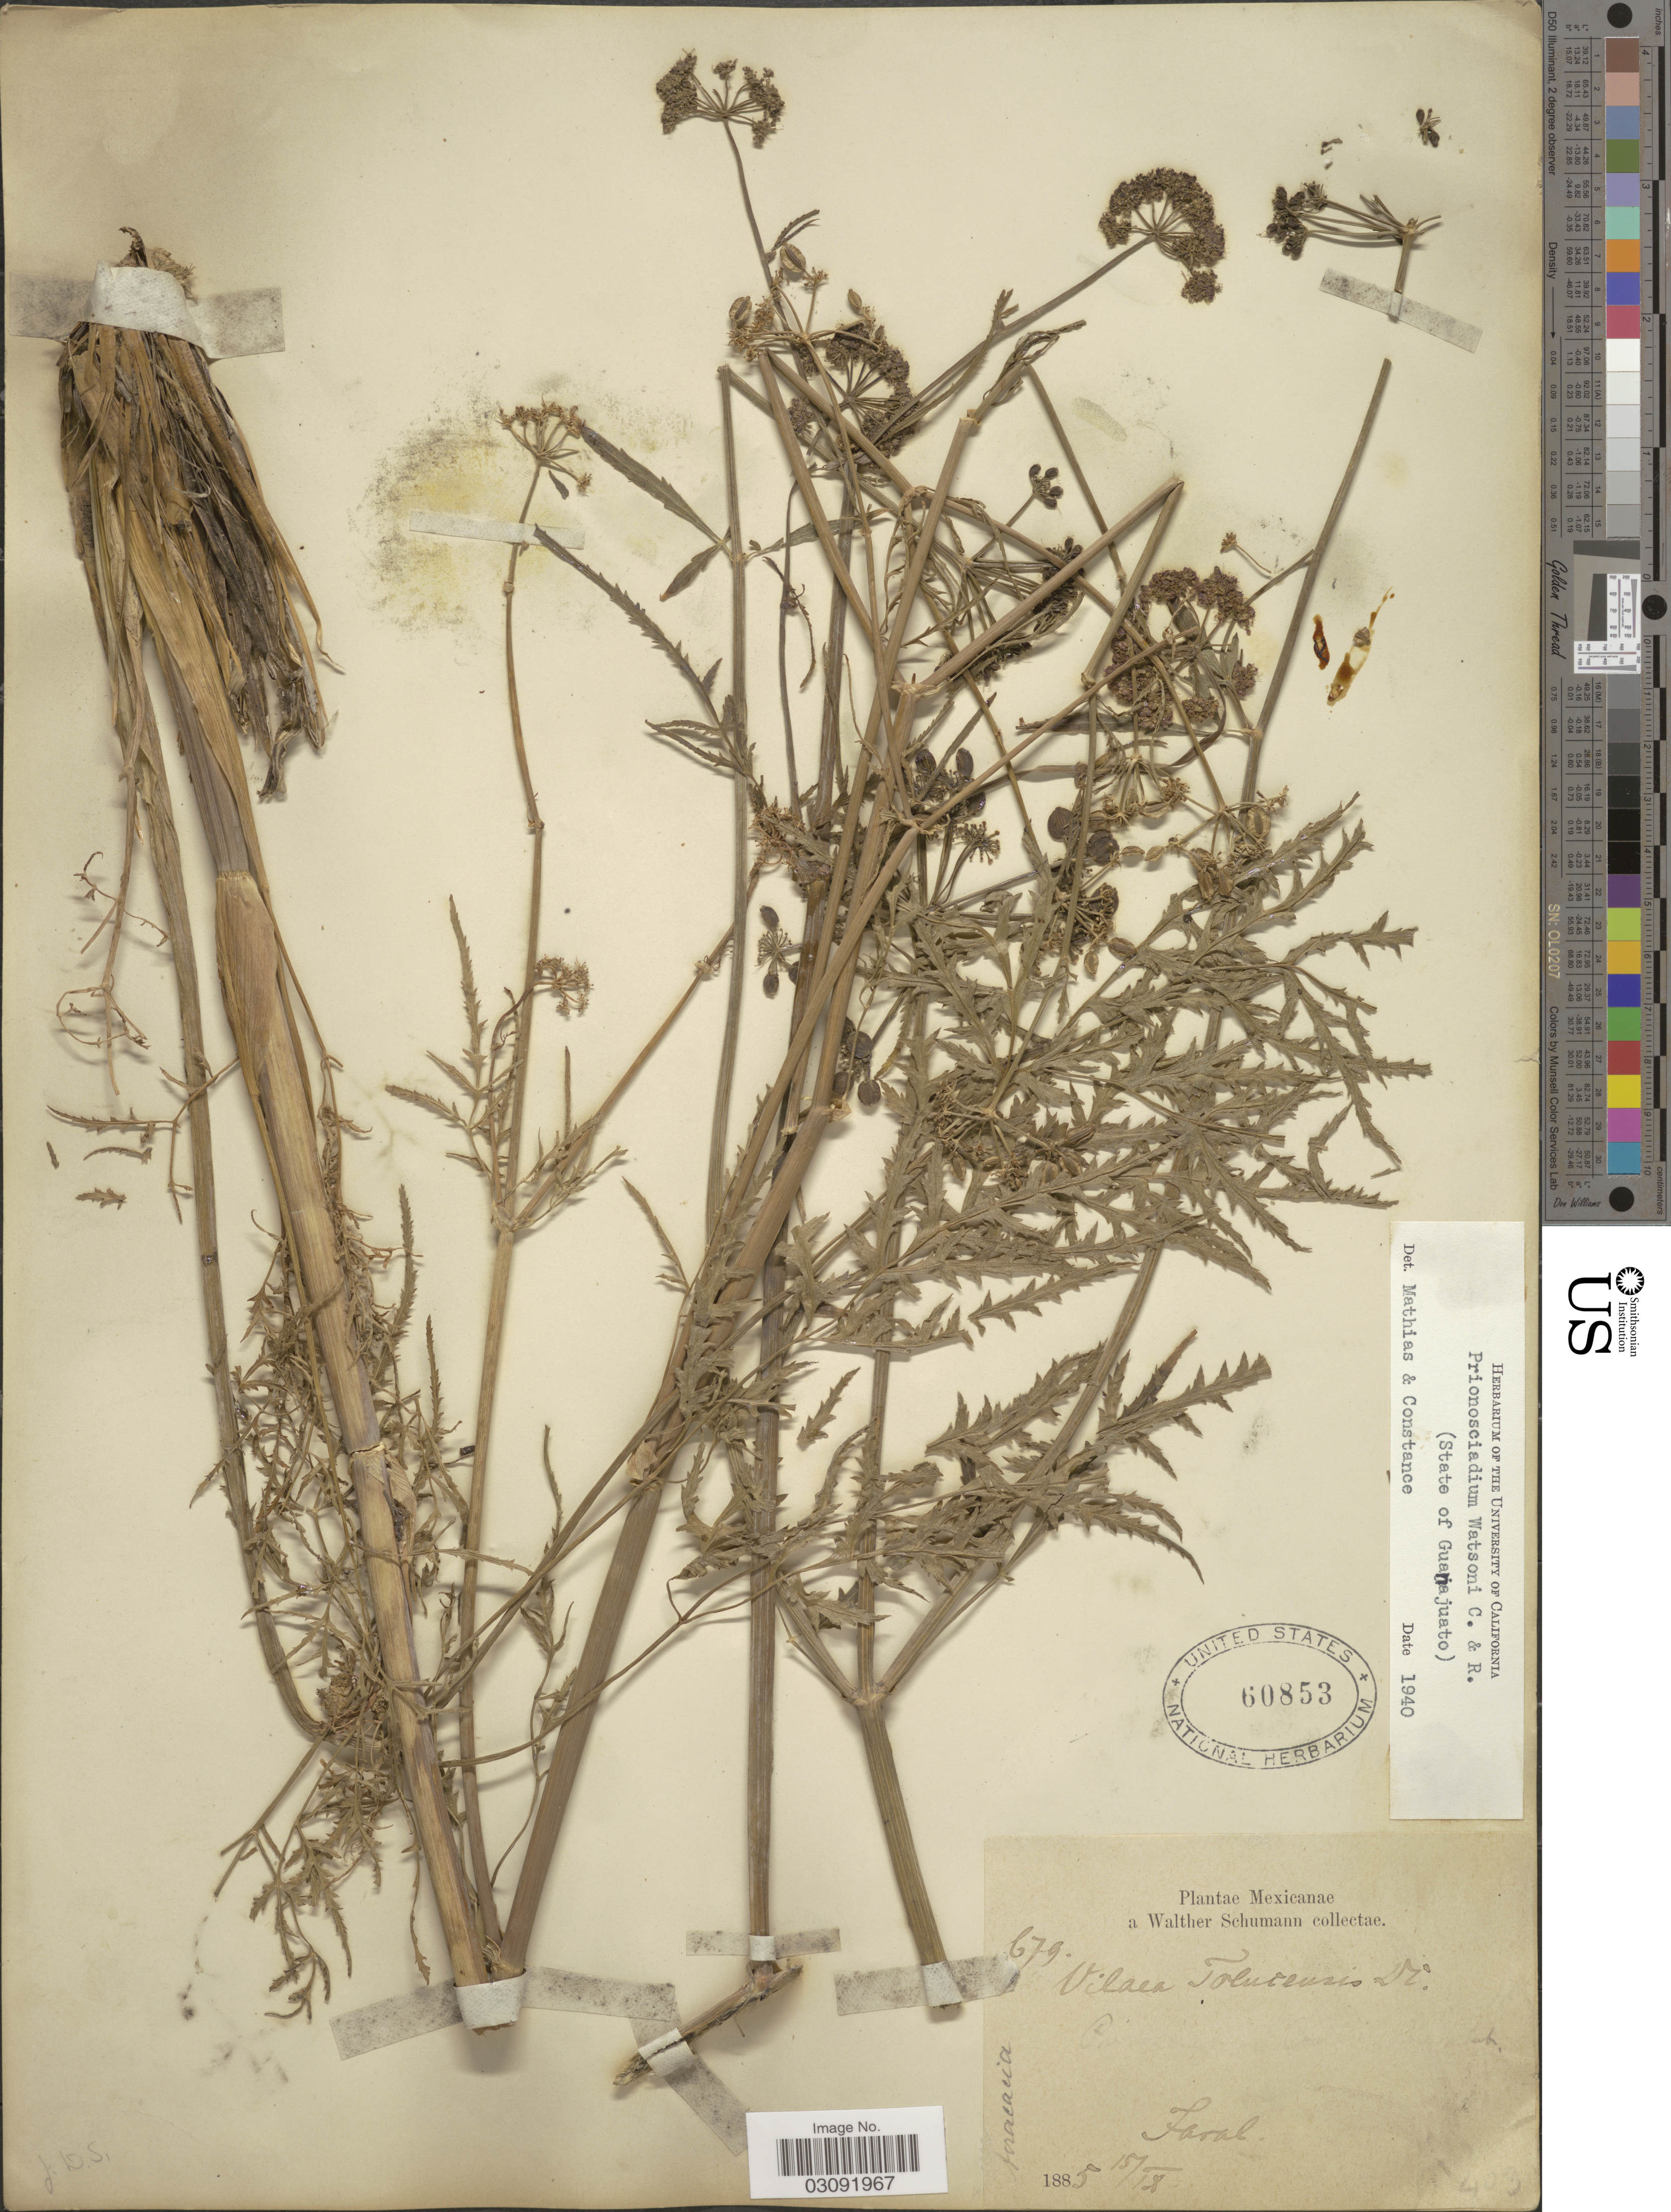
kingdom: Plantae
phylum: Tracheophyta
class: Magnoliopsida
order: Apiales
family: Apiaceae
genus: Prionosciadium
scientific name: Prionosciadium watsonii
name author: J.M. Coult. & Rose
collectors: W. Schumann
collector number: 679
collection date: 1885-10-15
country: Mexico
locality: Mexicanae. Faral [unsure placement]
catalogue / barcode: US 60853